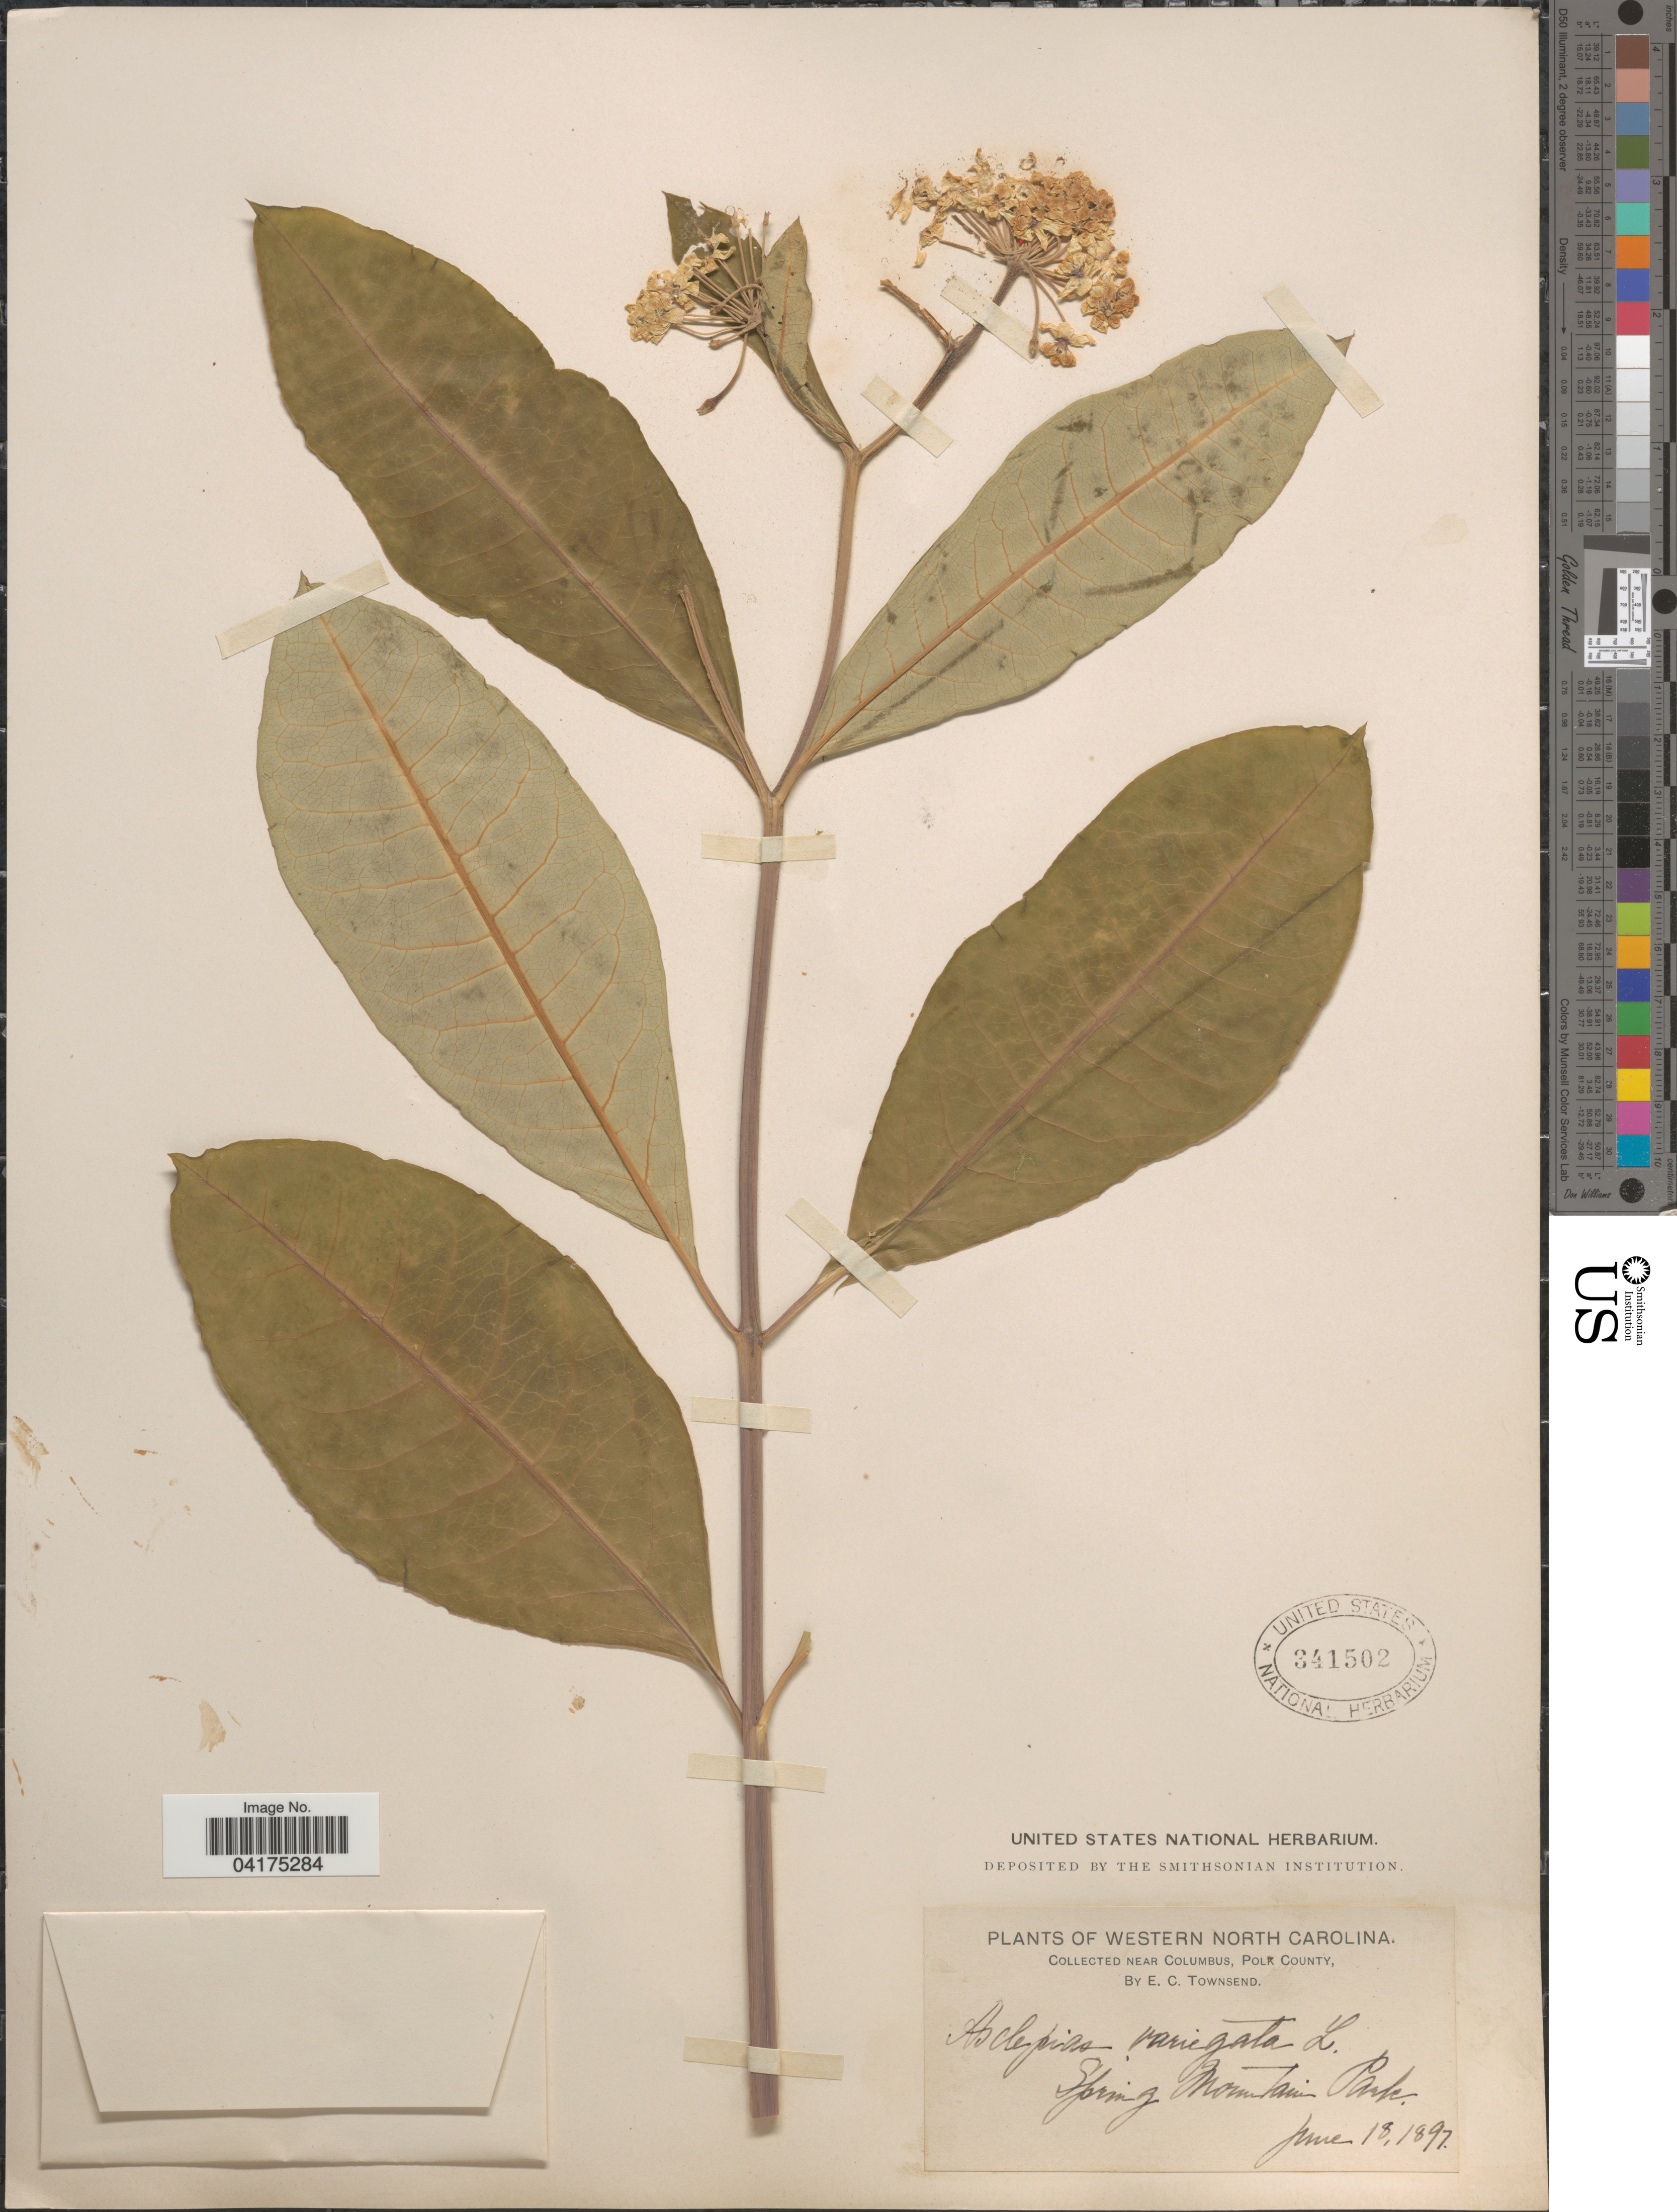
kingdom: Plantae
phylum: Tracheophyta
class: Magnoliopsida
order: Gentianales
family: Apocynaceae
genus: Asclepias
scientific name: Asclepias variegata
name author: L.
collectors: E. C. Townsend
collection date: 1897-06-18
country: United States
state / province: North Carolina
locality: Western North Carolina. Near Columbus, Polk County. Spring Mountain Park.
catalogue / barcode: US 341502